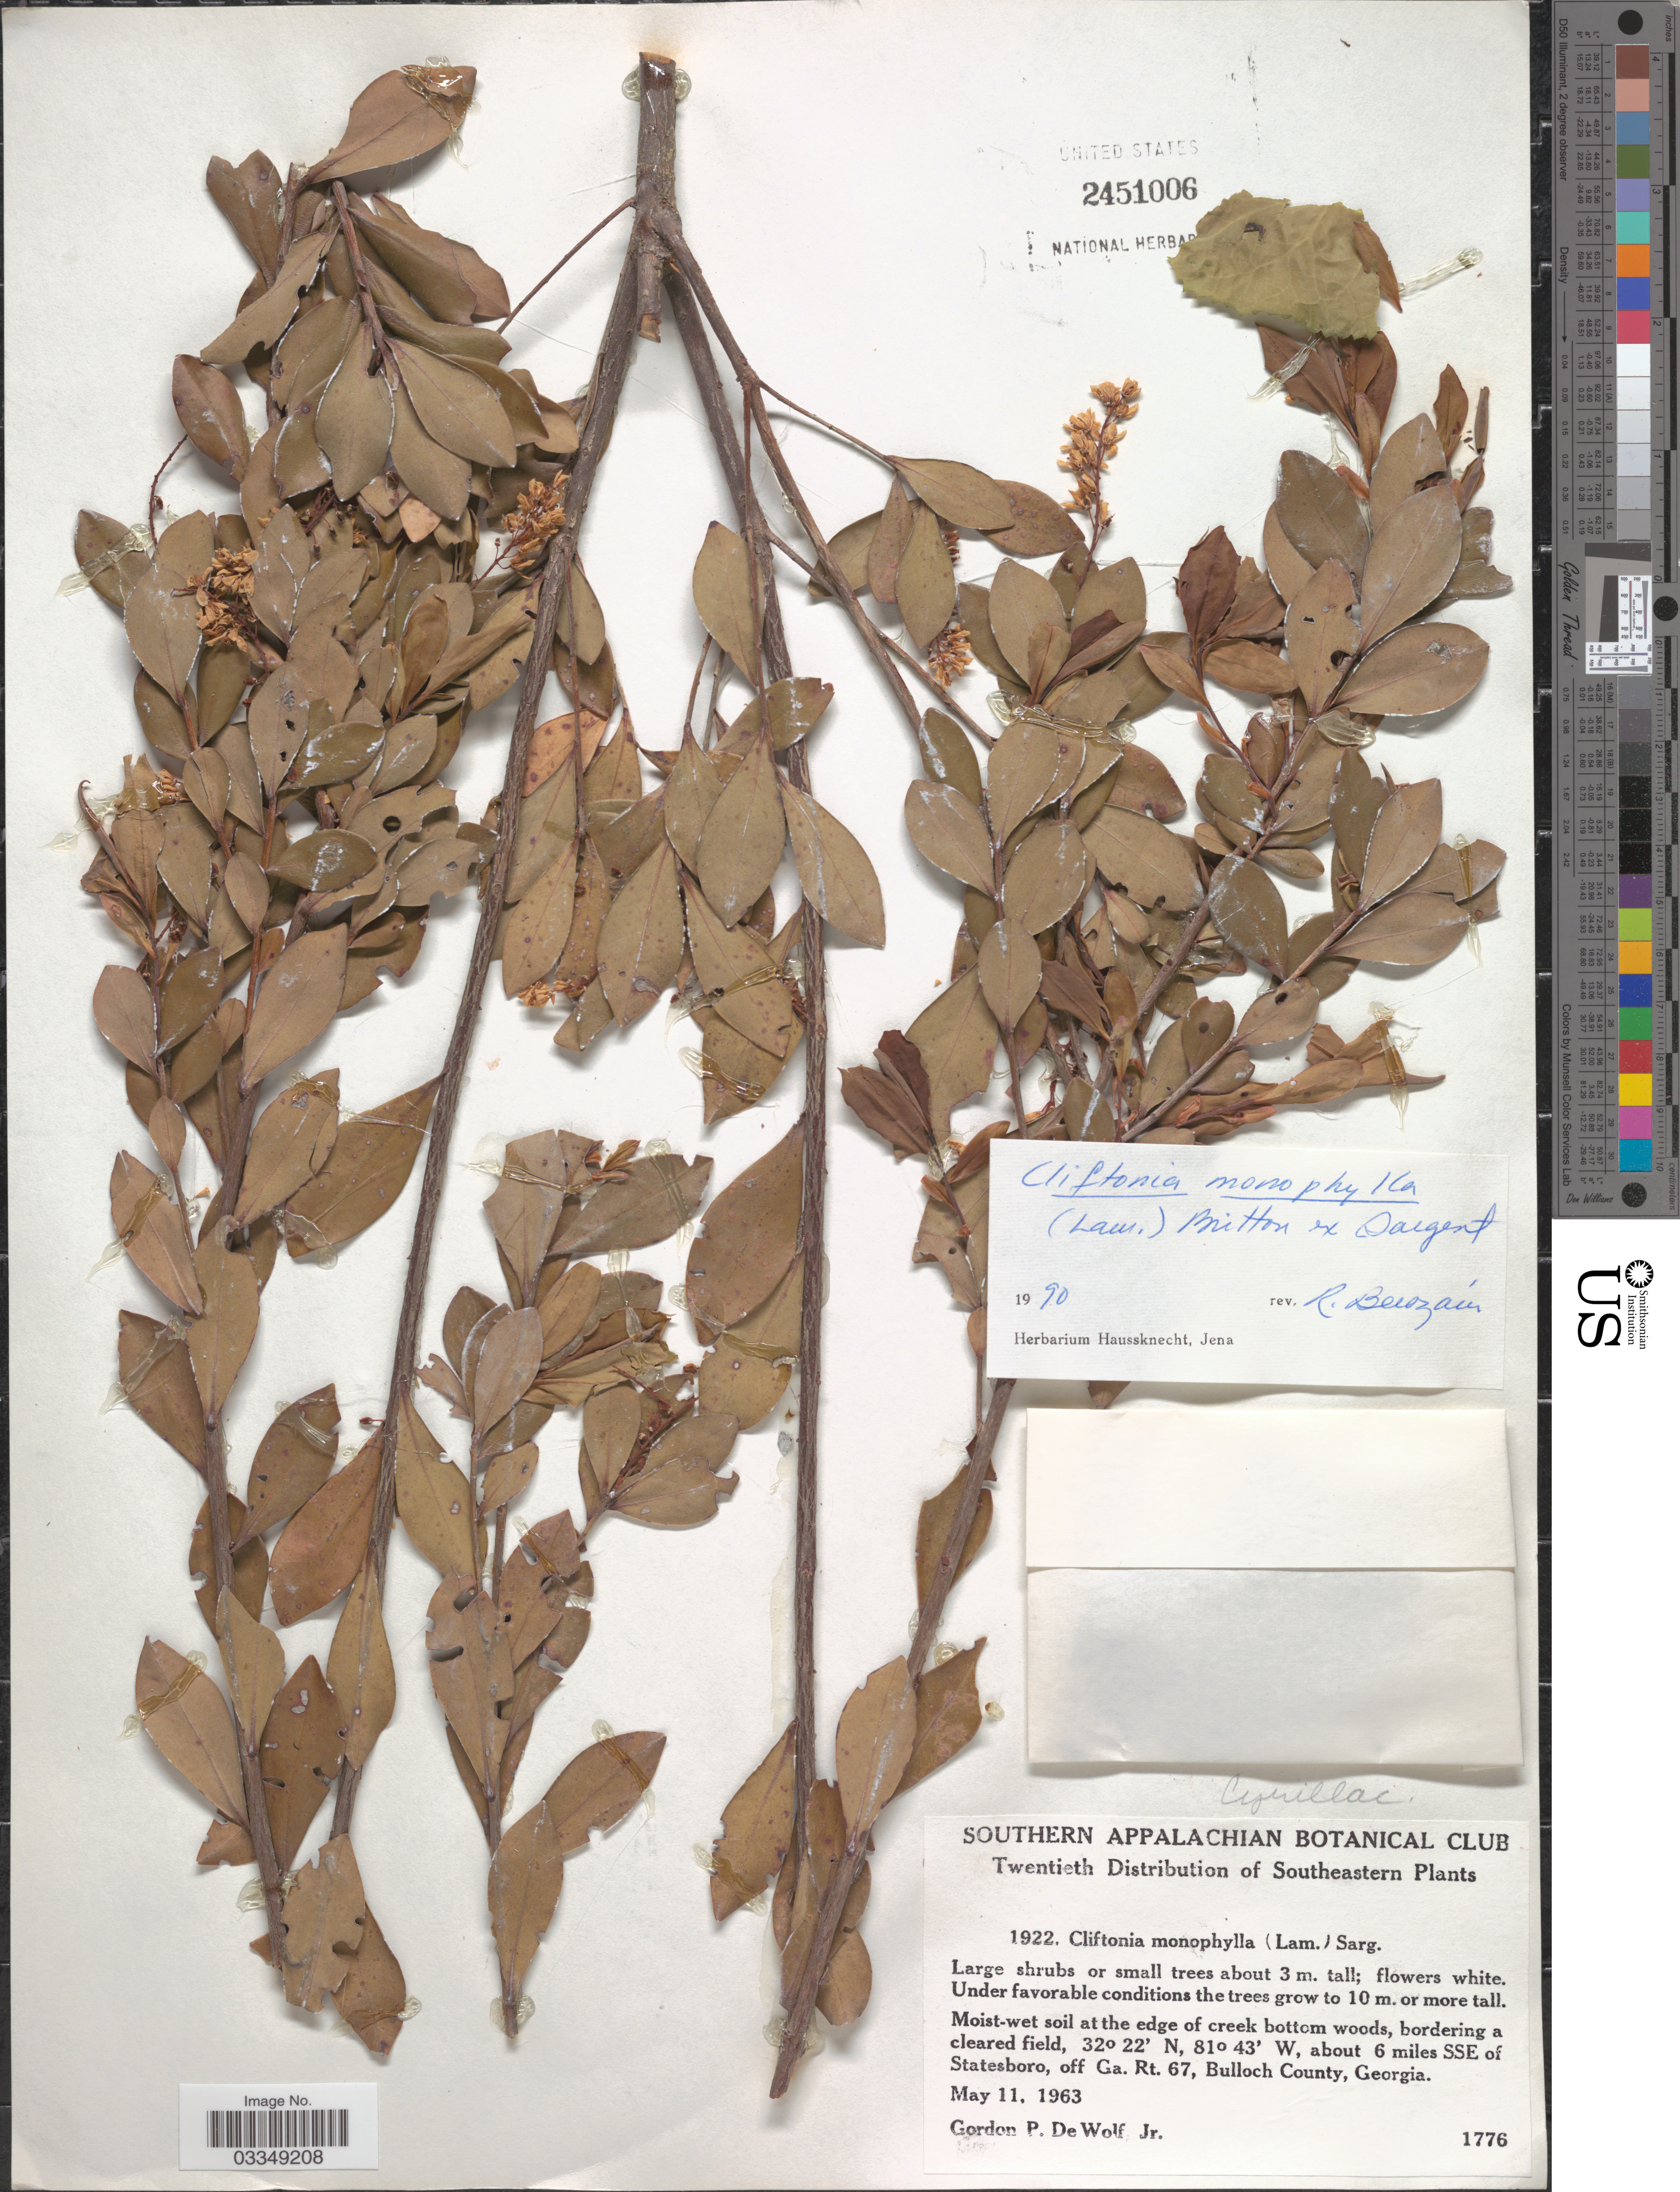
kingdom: Plantae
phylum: Tracheophyta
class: Magnoliopsida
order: Ericales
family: Cyrillaceae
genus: Cliftonia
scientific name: Cliftonia monophylla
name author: (Lam.) Britton ex Sarg.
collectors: G. DeWolf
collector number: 1776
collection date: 1963-05-11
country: United States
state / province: Georgia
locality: Edge of creek bottom woods, bordering a cleared field, about 6 miles SSE of Statesboro, off Ga. Rt. 67, Bulloch County.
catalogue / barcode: US 2451006